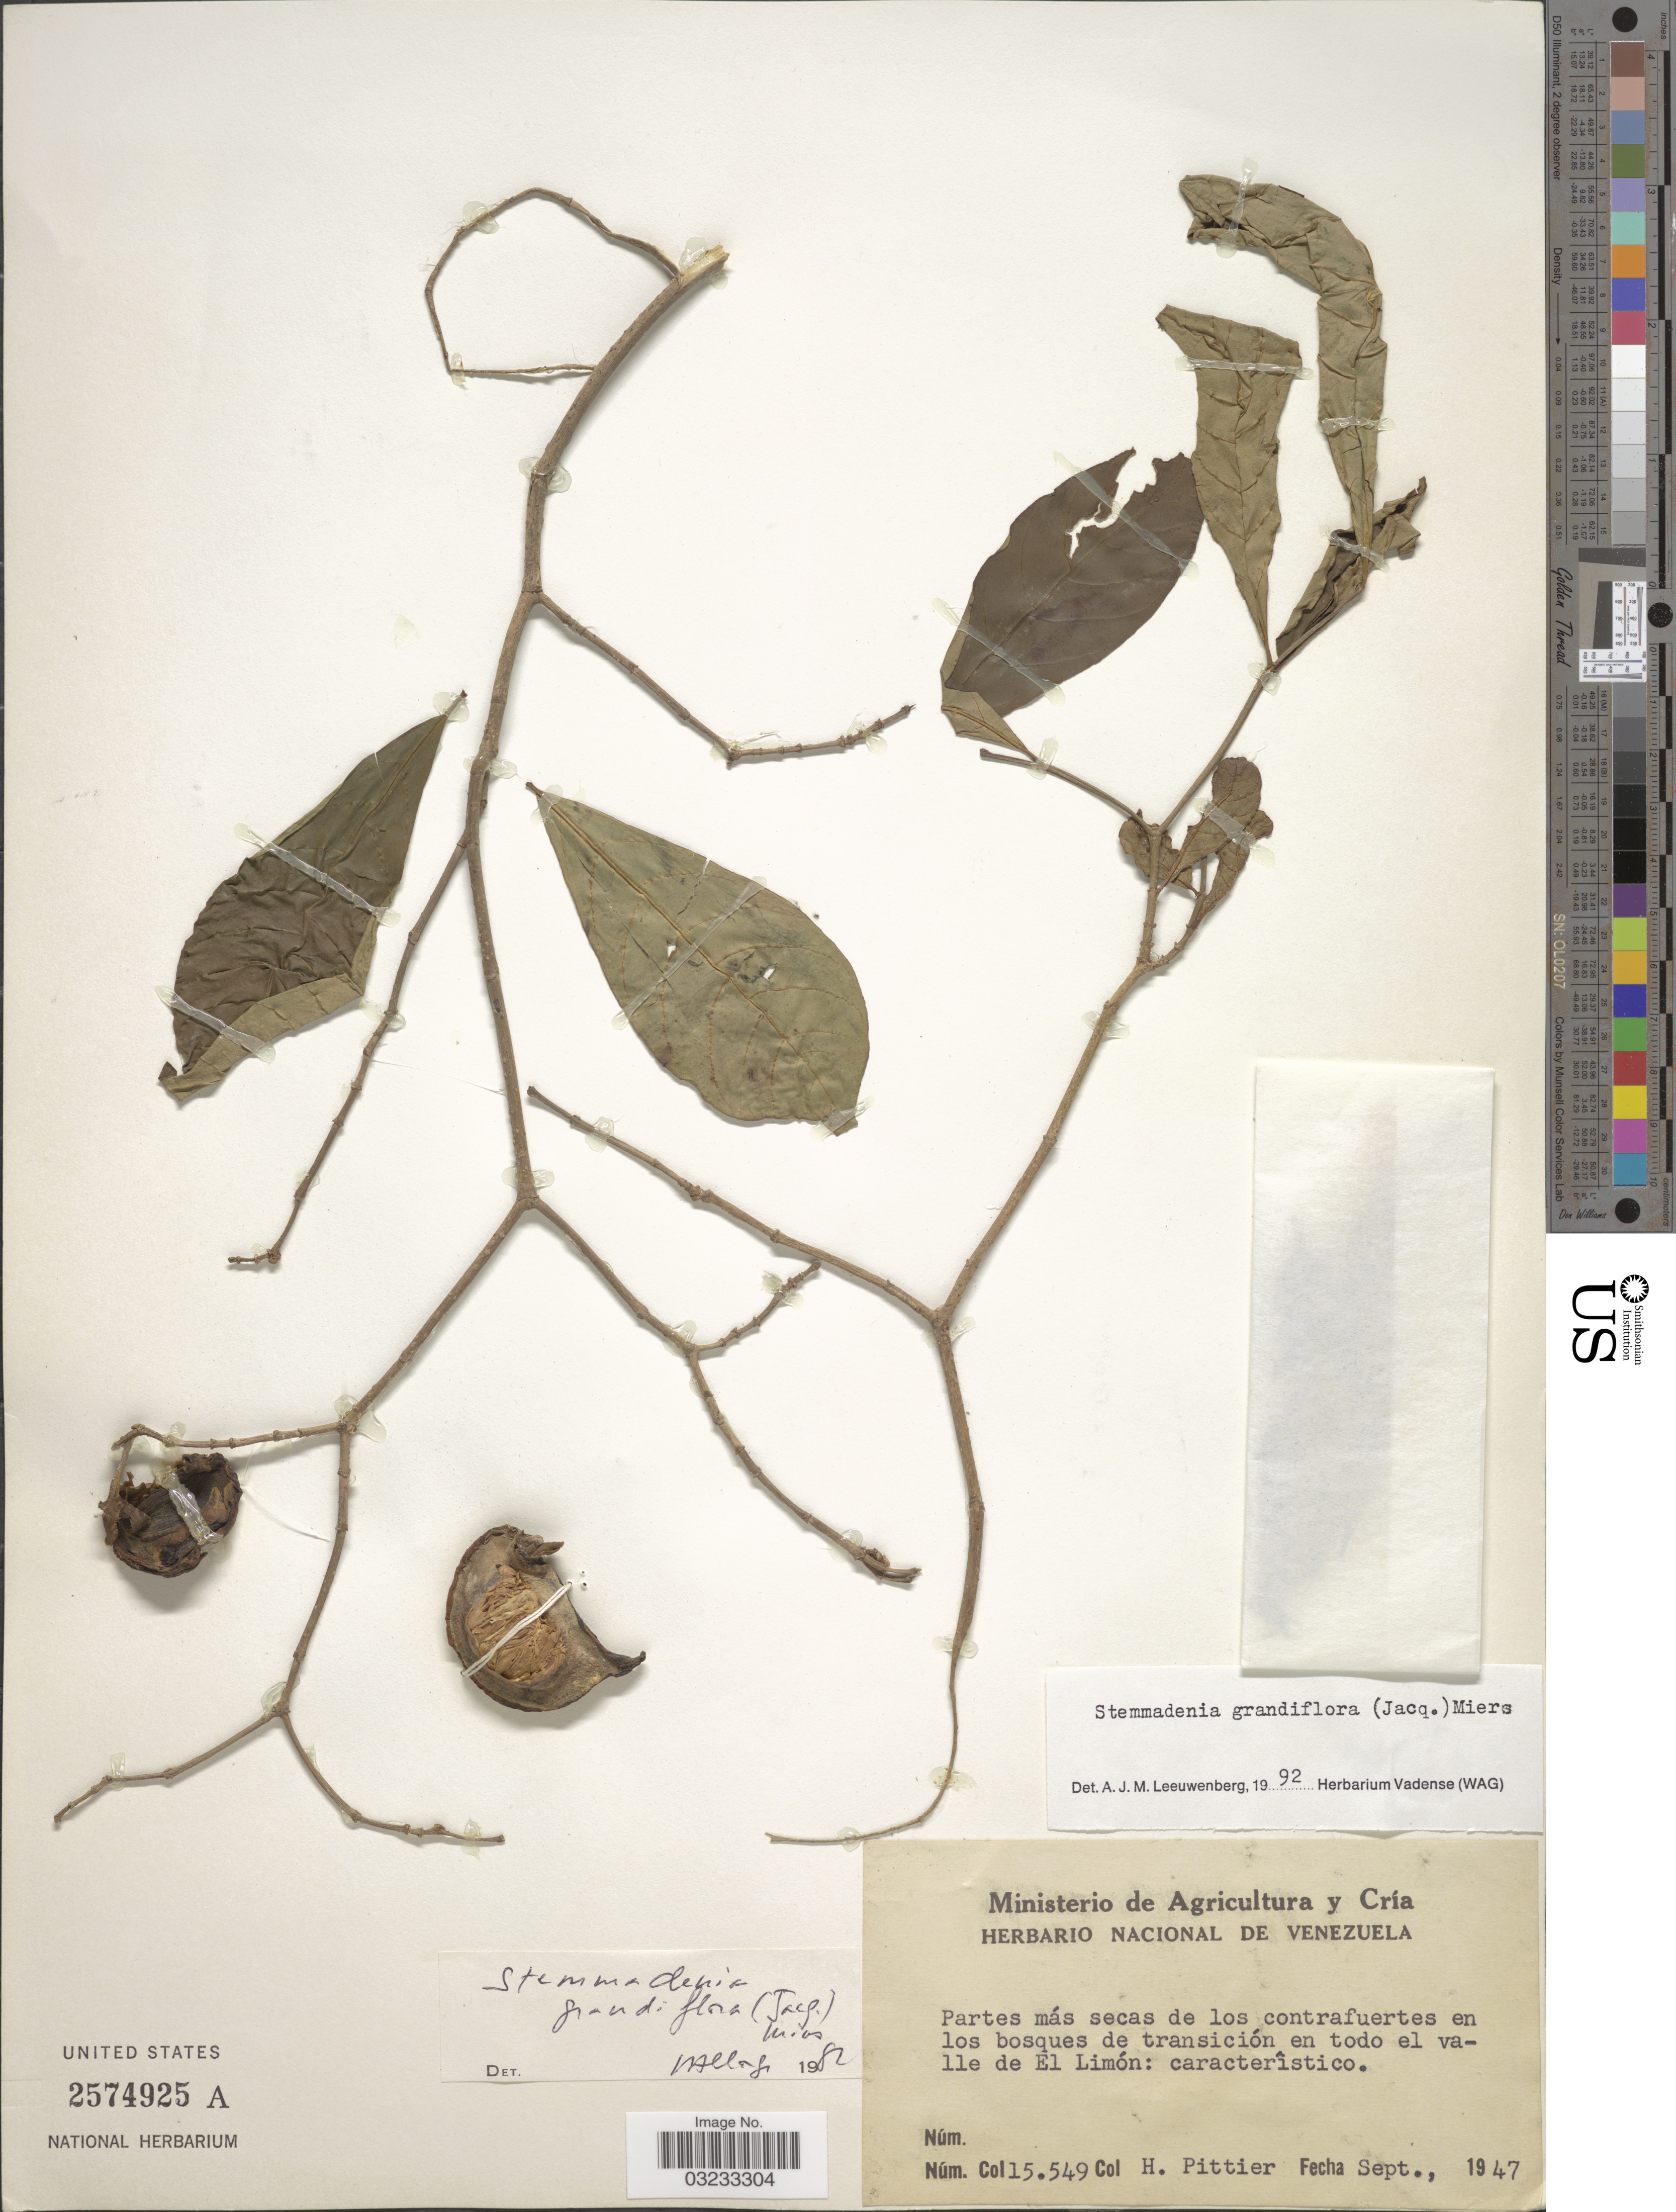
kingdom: Plantae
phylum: Tracheophyta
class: Magnoliopsida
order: Gentianales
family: Apocynaceae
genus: Stemmadenia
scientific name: Stemmadenia grandiflora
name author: (Jacq.) Miers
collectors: H. F. Pittier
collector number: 15549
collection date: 1947-09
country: Costa Rica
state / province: Limón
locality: Partes más secas de los contrafuertes en los bosques de transición en todo el valle de El Limón.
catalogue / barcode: US 2574925A